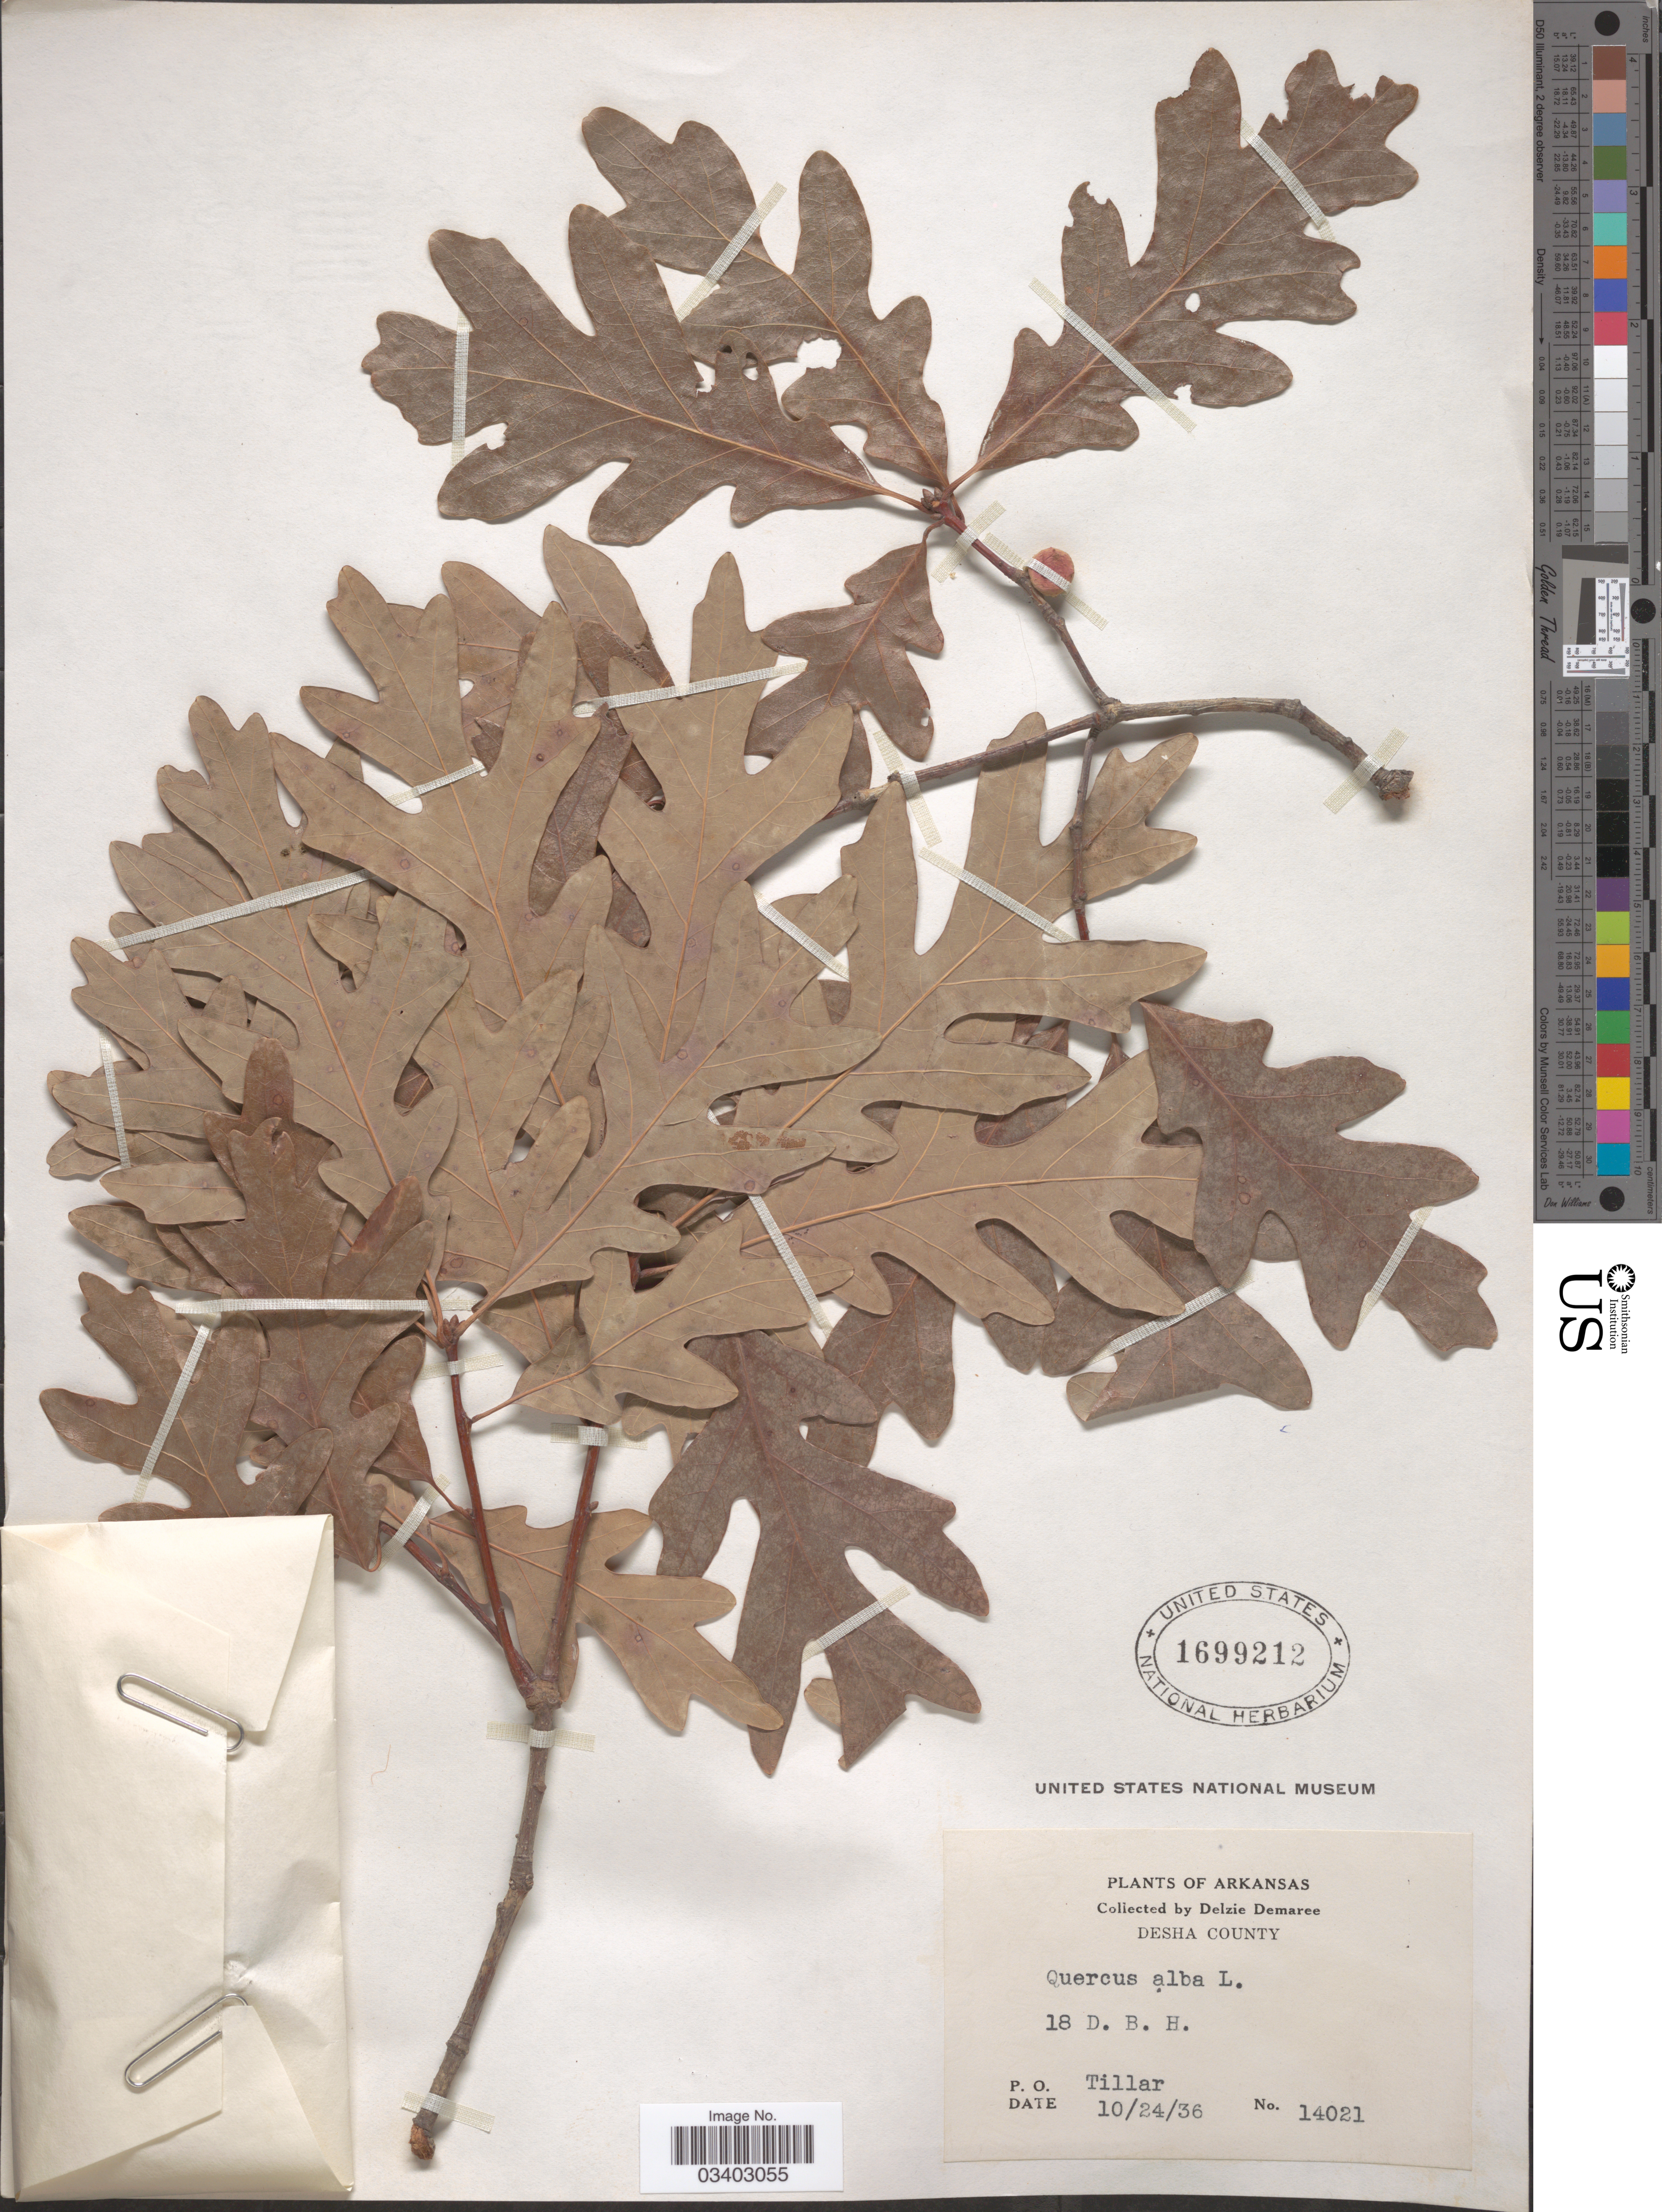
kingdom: Plantae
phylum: Tracheophyta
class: Magnoliopsida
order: Fagales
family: Fagaceae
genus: Quercus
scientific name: Quercus alba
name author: L.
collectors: D. Demaree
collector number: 14021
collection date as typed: Transcribed d/m/y: 24/10/36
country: United States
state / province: Arkansas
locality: Desha County. P.O. Tillar.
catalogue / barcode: US 1699212